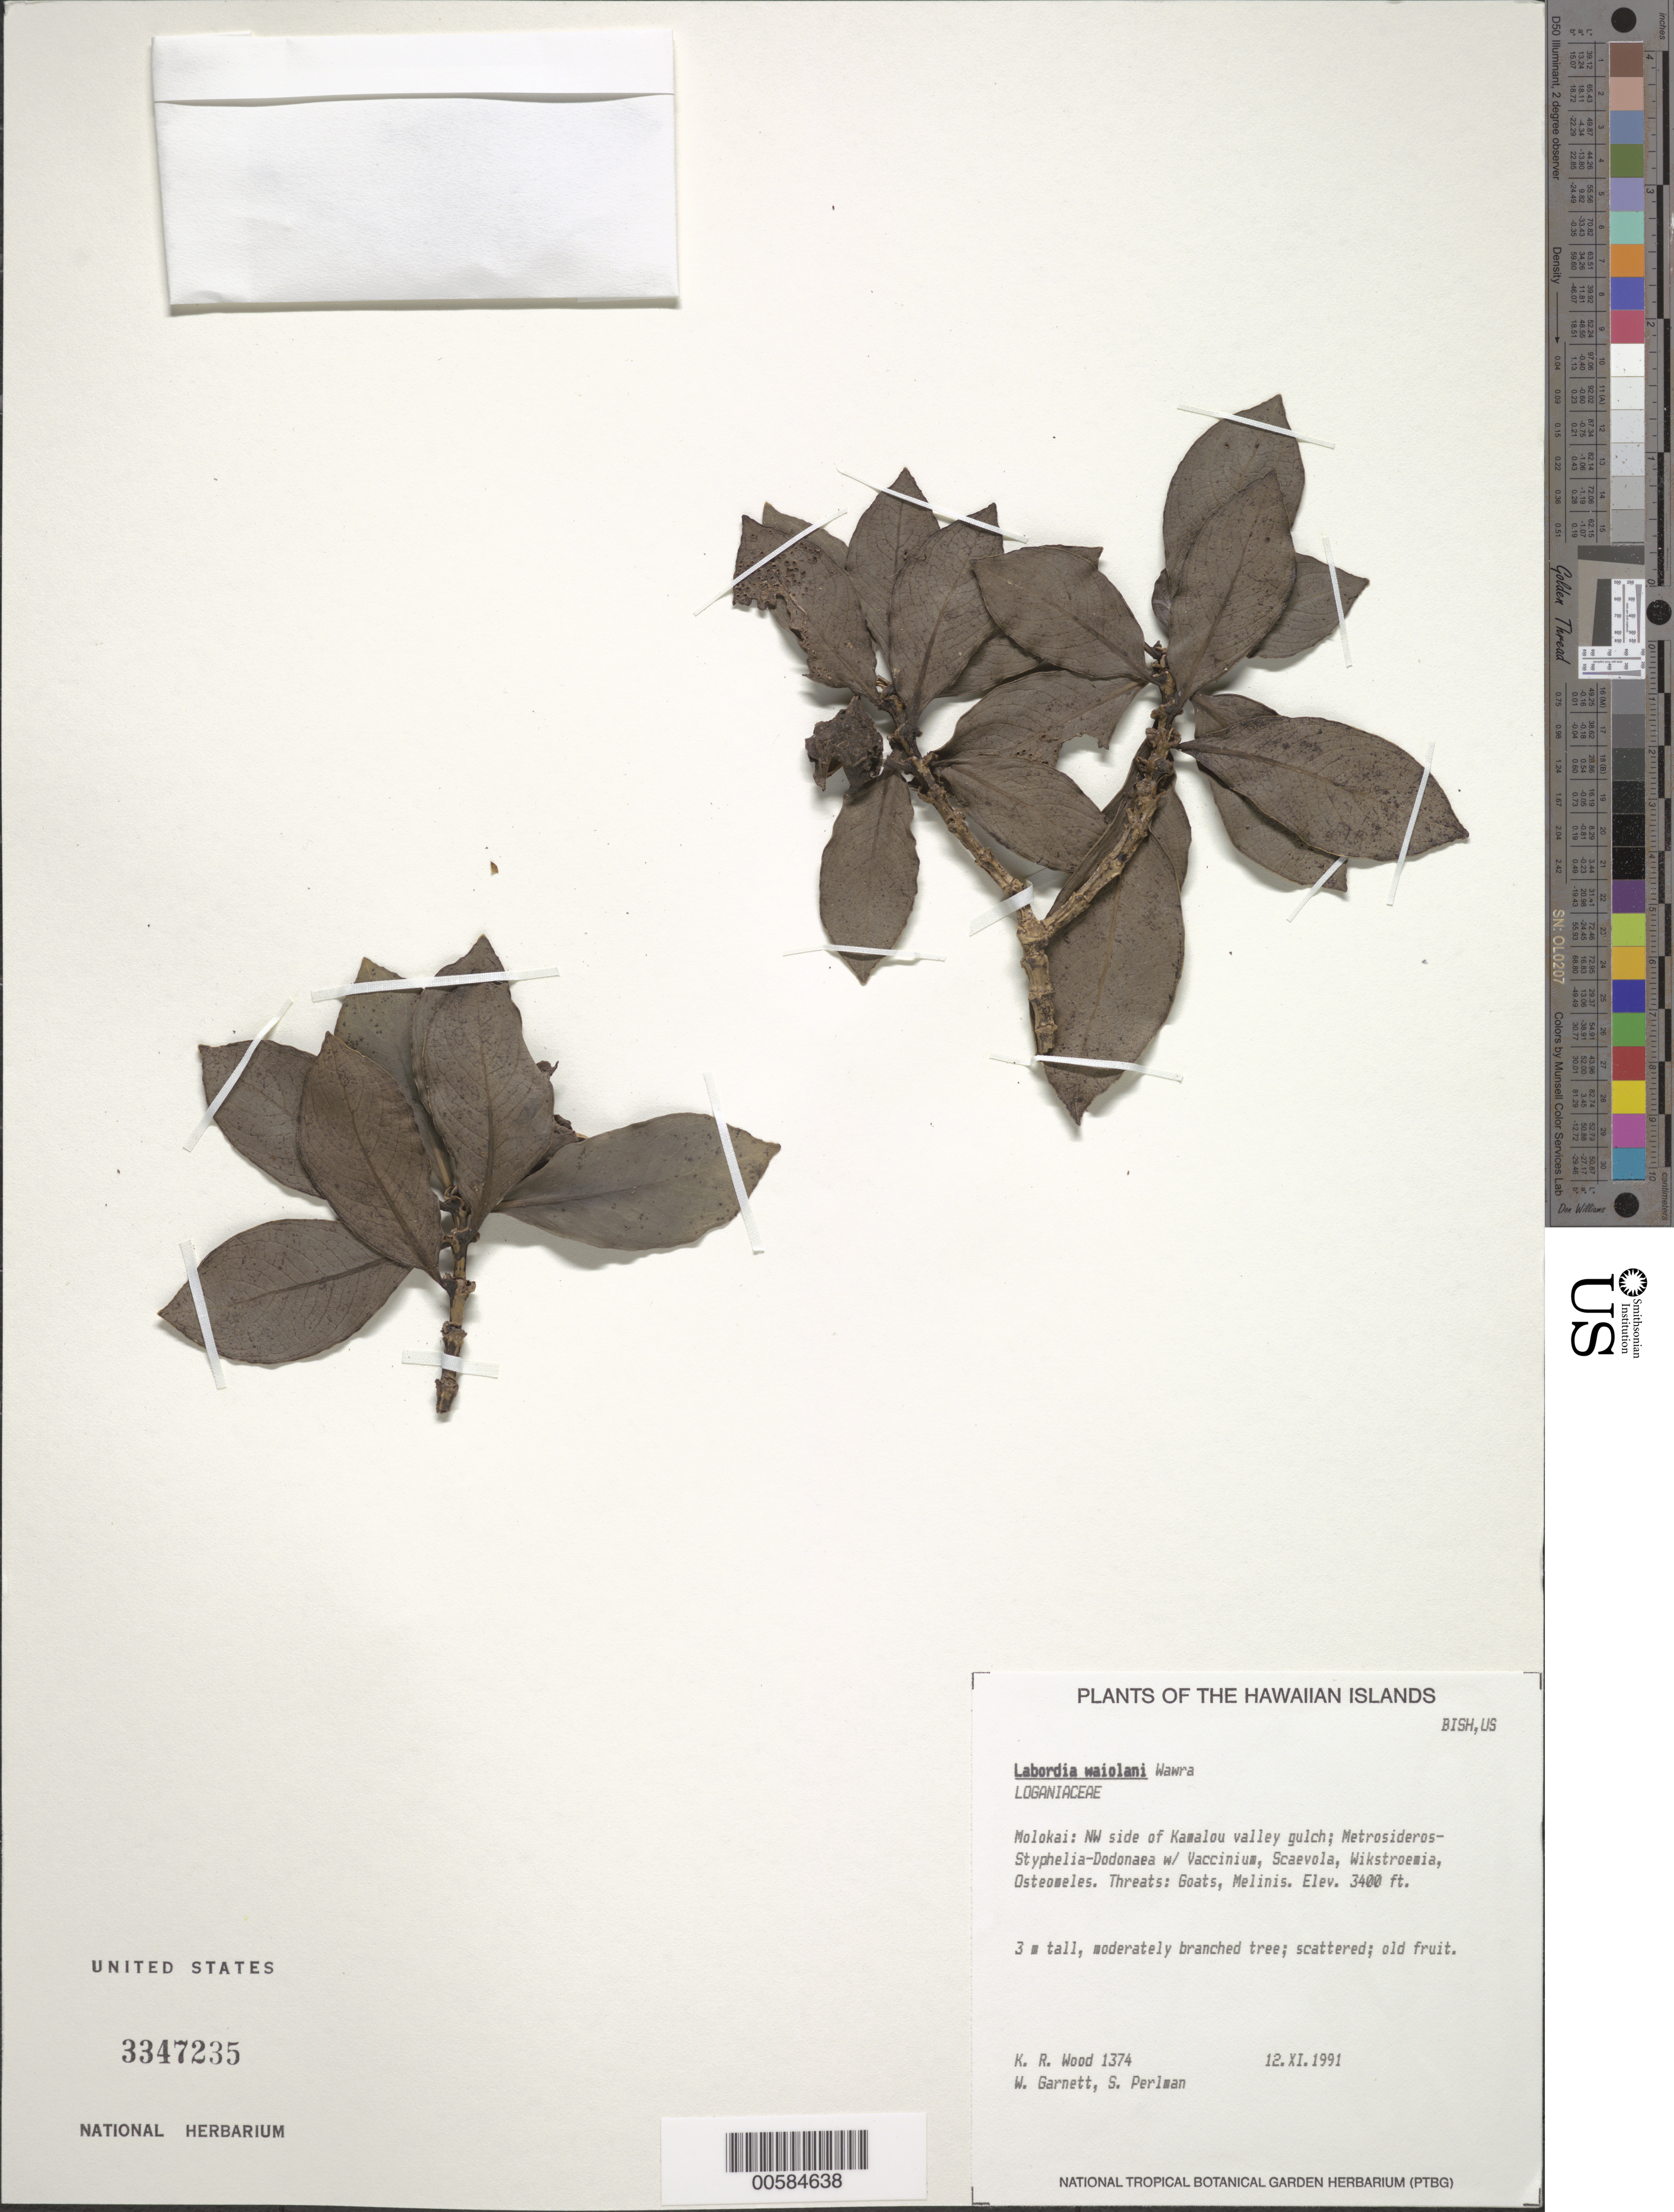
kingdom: Plantae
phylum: Tracheophyta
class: Magnoliopsida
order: Gentianales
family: Loganiaceae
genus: Geniostoma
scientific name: Geniostoma waiolani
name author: (Wawra) Byng & Christenh.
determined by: Wagner, W. L., (BOT), Smithsonian Institution - National Museum of Natural History (UNITED STATES)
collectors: K. R. Wood, W. Garnett & S. P. Perlman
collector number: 1374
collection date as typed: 12 Nov 1991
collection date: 1991-11-12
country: United States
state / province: Hawaii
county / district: Maui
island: Moloka'i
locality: NW side of Kamalou valley gulch.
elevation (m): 1036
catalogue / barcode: US 3347235